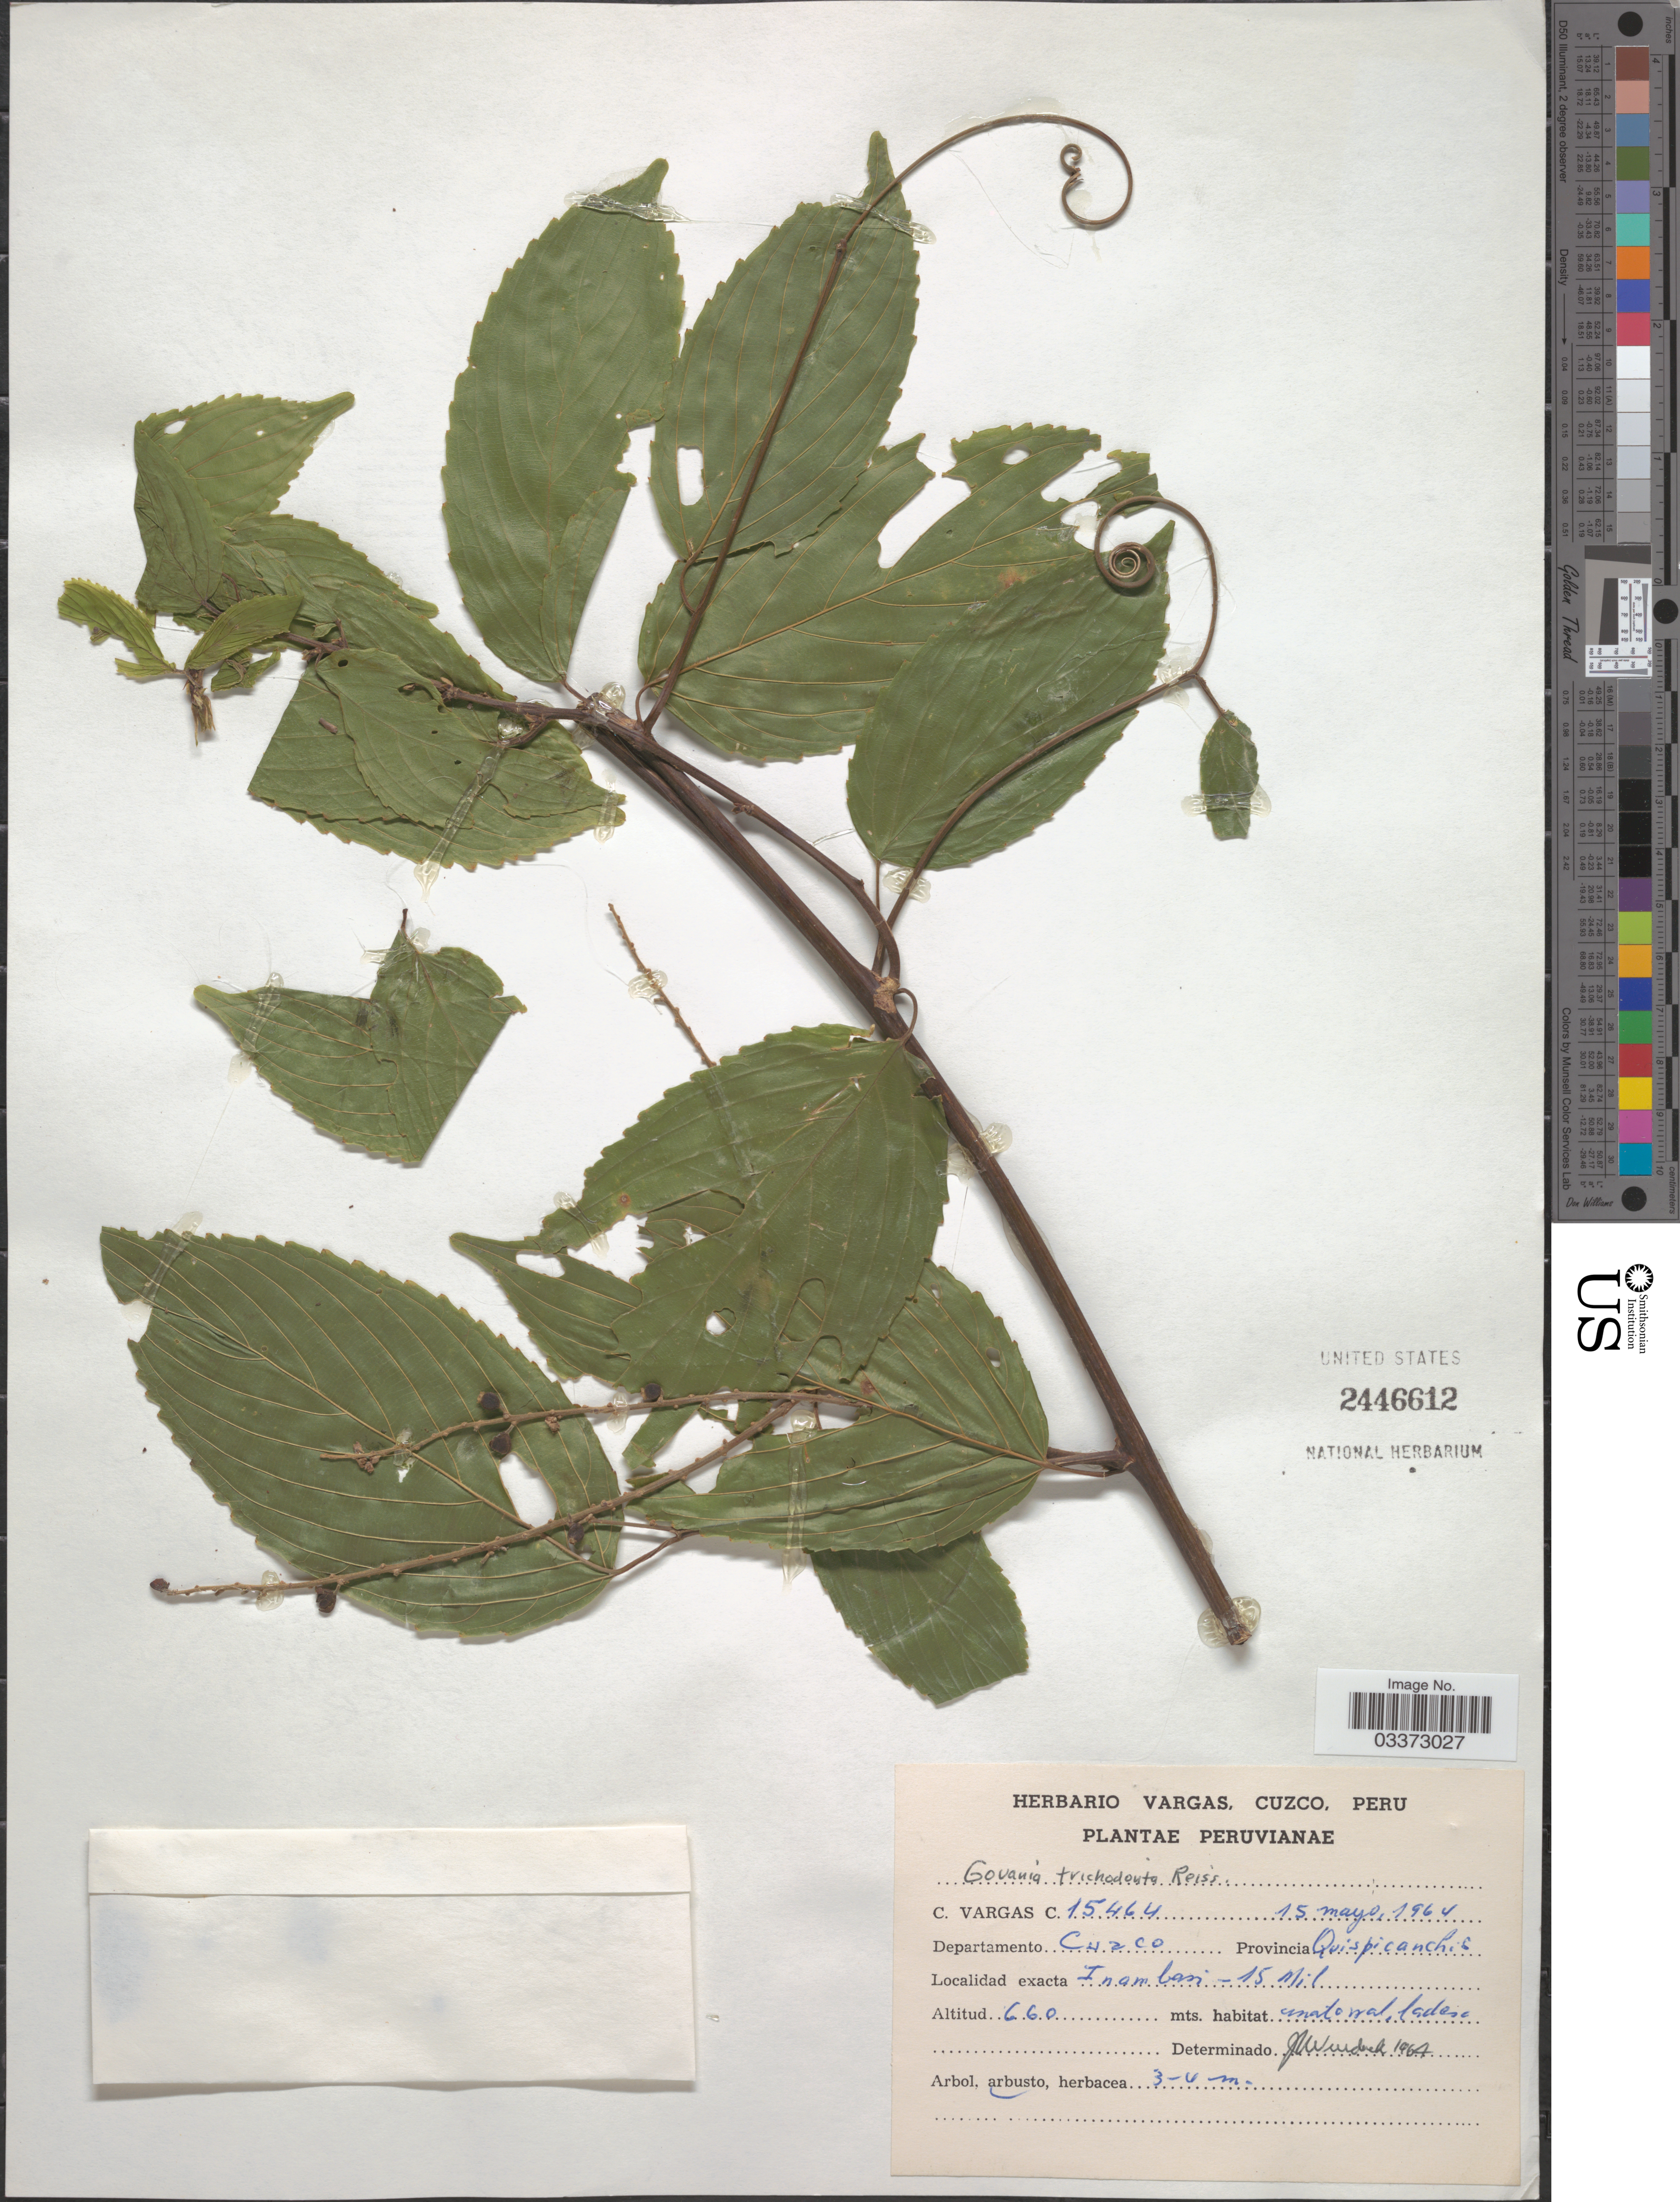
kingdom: Plantae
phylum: Tracheophyta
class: Magnoliopsida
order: Rosales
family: Rhamnaceae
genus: Gouania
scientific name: Gouania trichodonta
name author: Reissek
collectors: C. Vargas Calderón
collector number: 15464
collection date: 1964-05-15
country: Peru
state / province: Cusco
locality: Departamento Cuzco. Provincia Quispicanchis. Inambari - 15 mil.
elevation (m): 660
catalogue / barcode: US 2446612